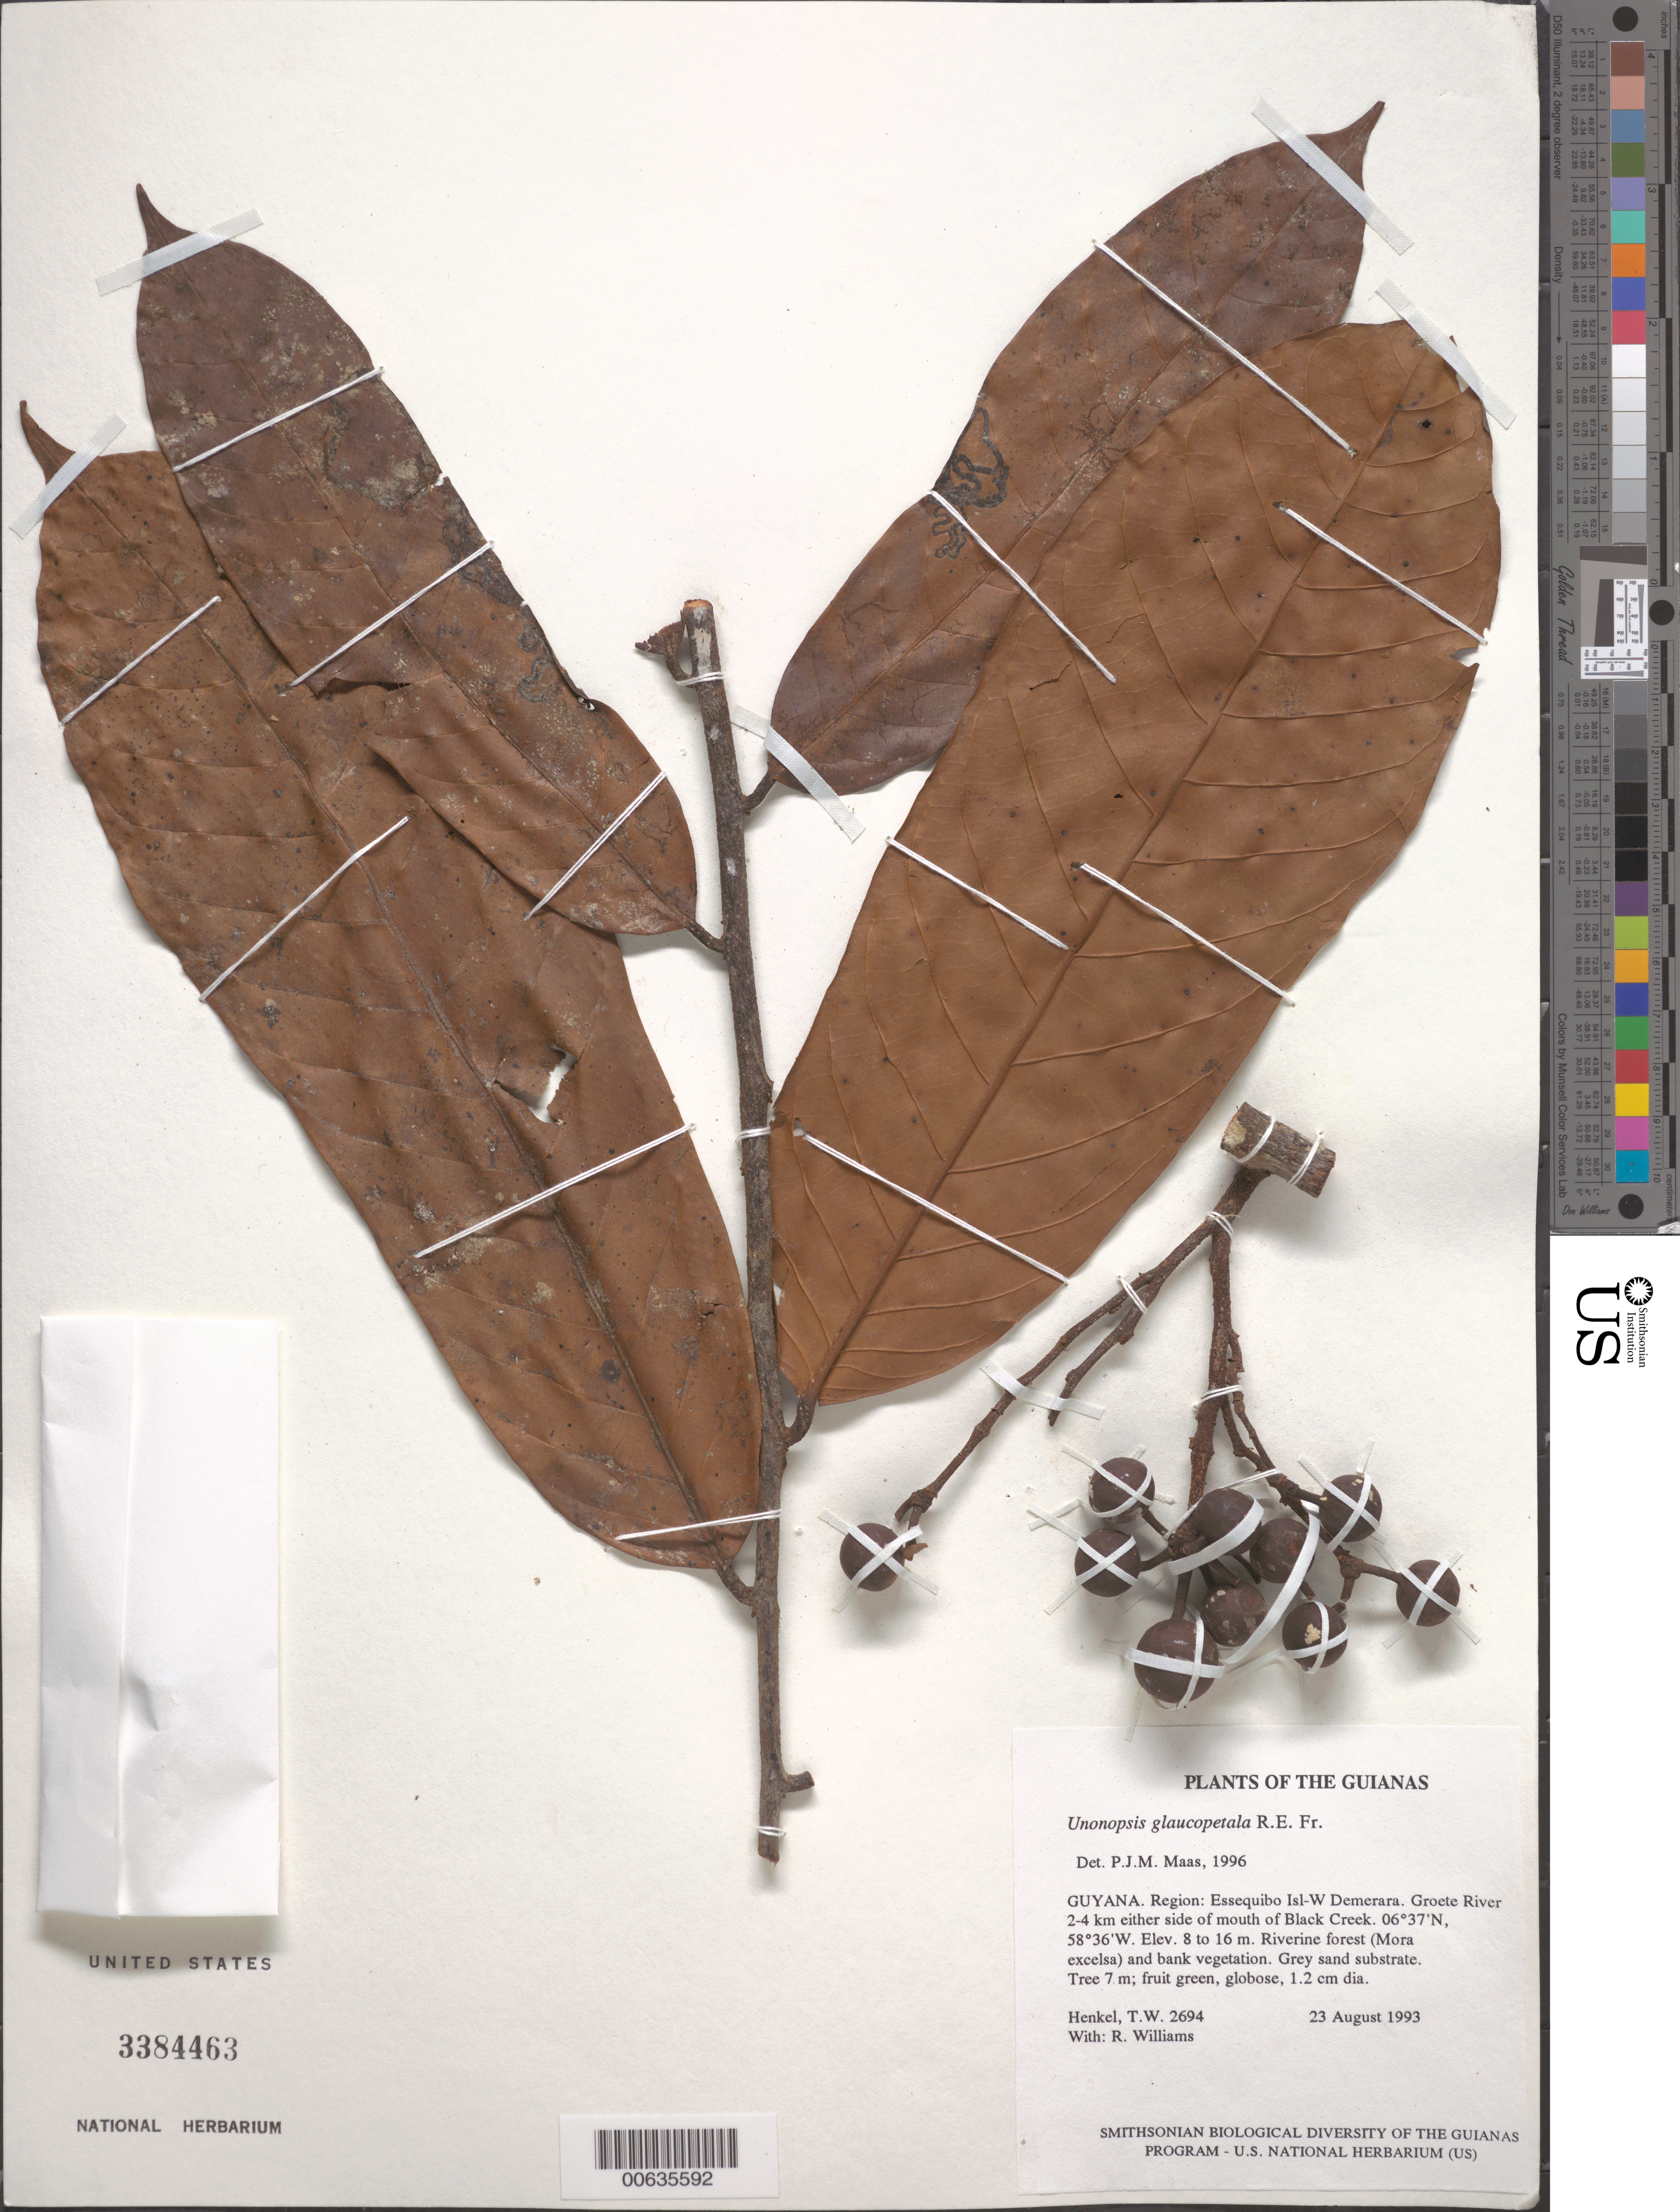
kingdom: Plantae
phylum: Tracheophyta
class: Magnoliopsida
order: Magnoliales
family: Annonaceae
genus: Unonopsis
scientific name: Unonopsis glaucopetala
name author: R.E. Fr.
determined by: Maas, Paul J. M.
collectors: T. Henkel & R. Williams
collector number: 2694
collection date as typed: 23 August 1993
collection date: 1993-08-23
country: Guyana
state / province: Essequibo Isl-W. Demerara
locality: Groete River 2-4 km either side of mouth of Black Creek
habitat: Riverine forest (Mora excelsa) and bank vegetation. Grey sand substrate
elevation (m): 8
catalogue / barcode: US 3384463